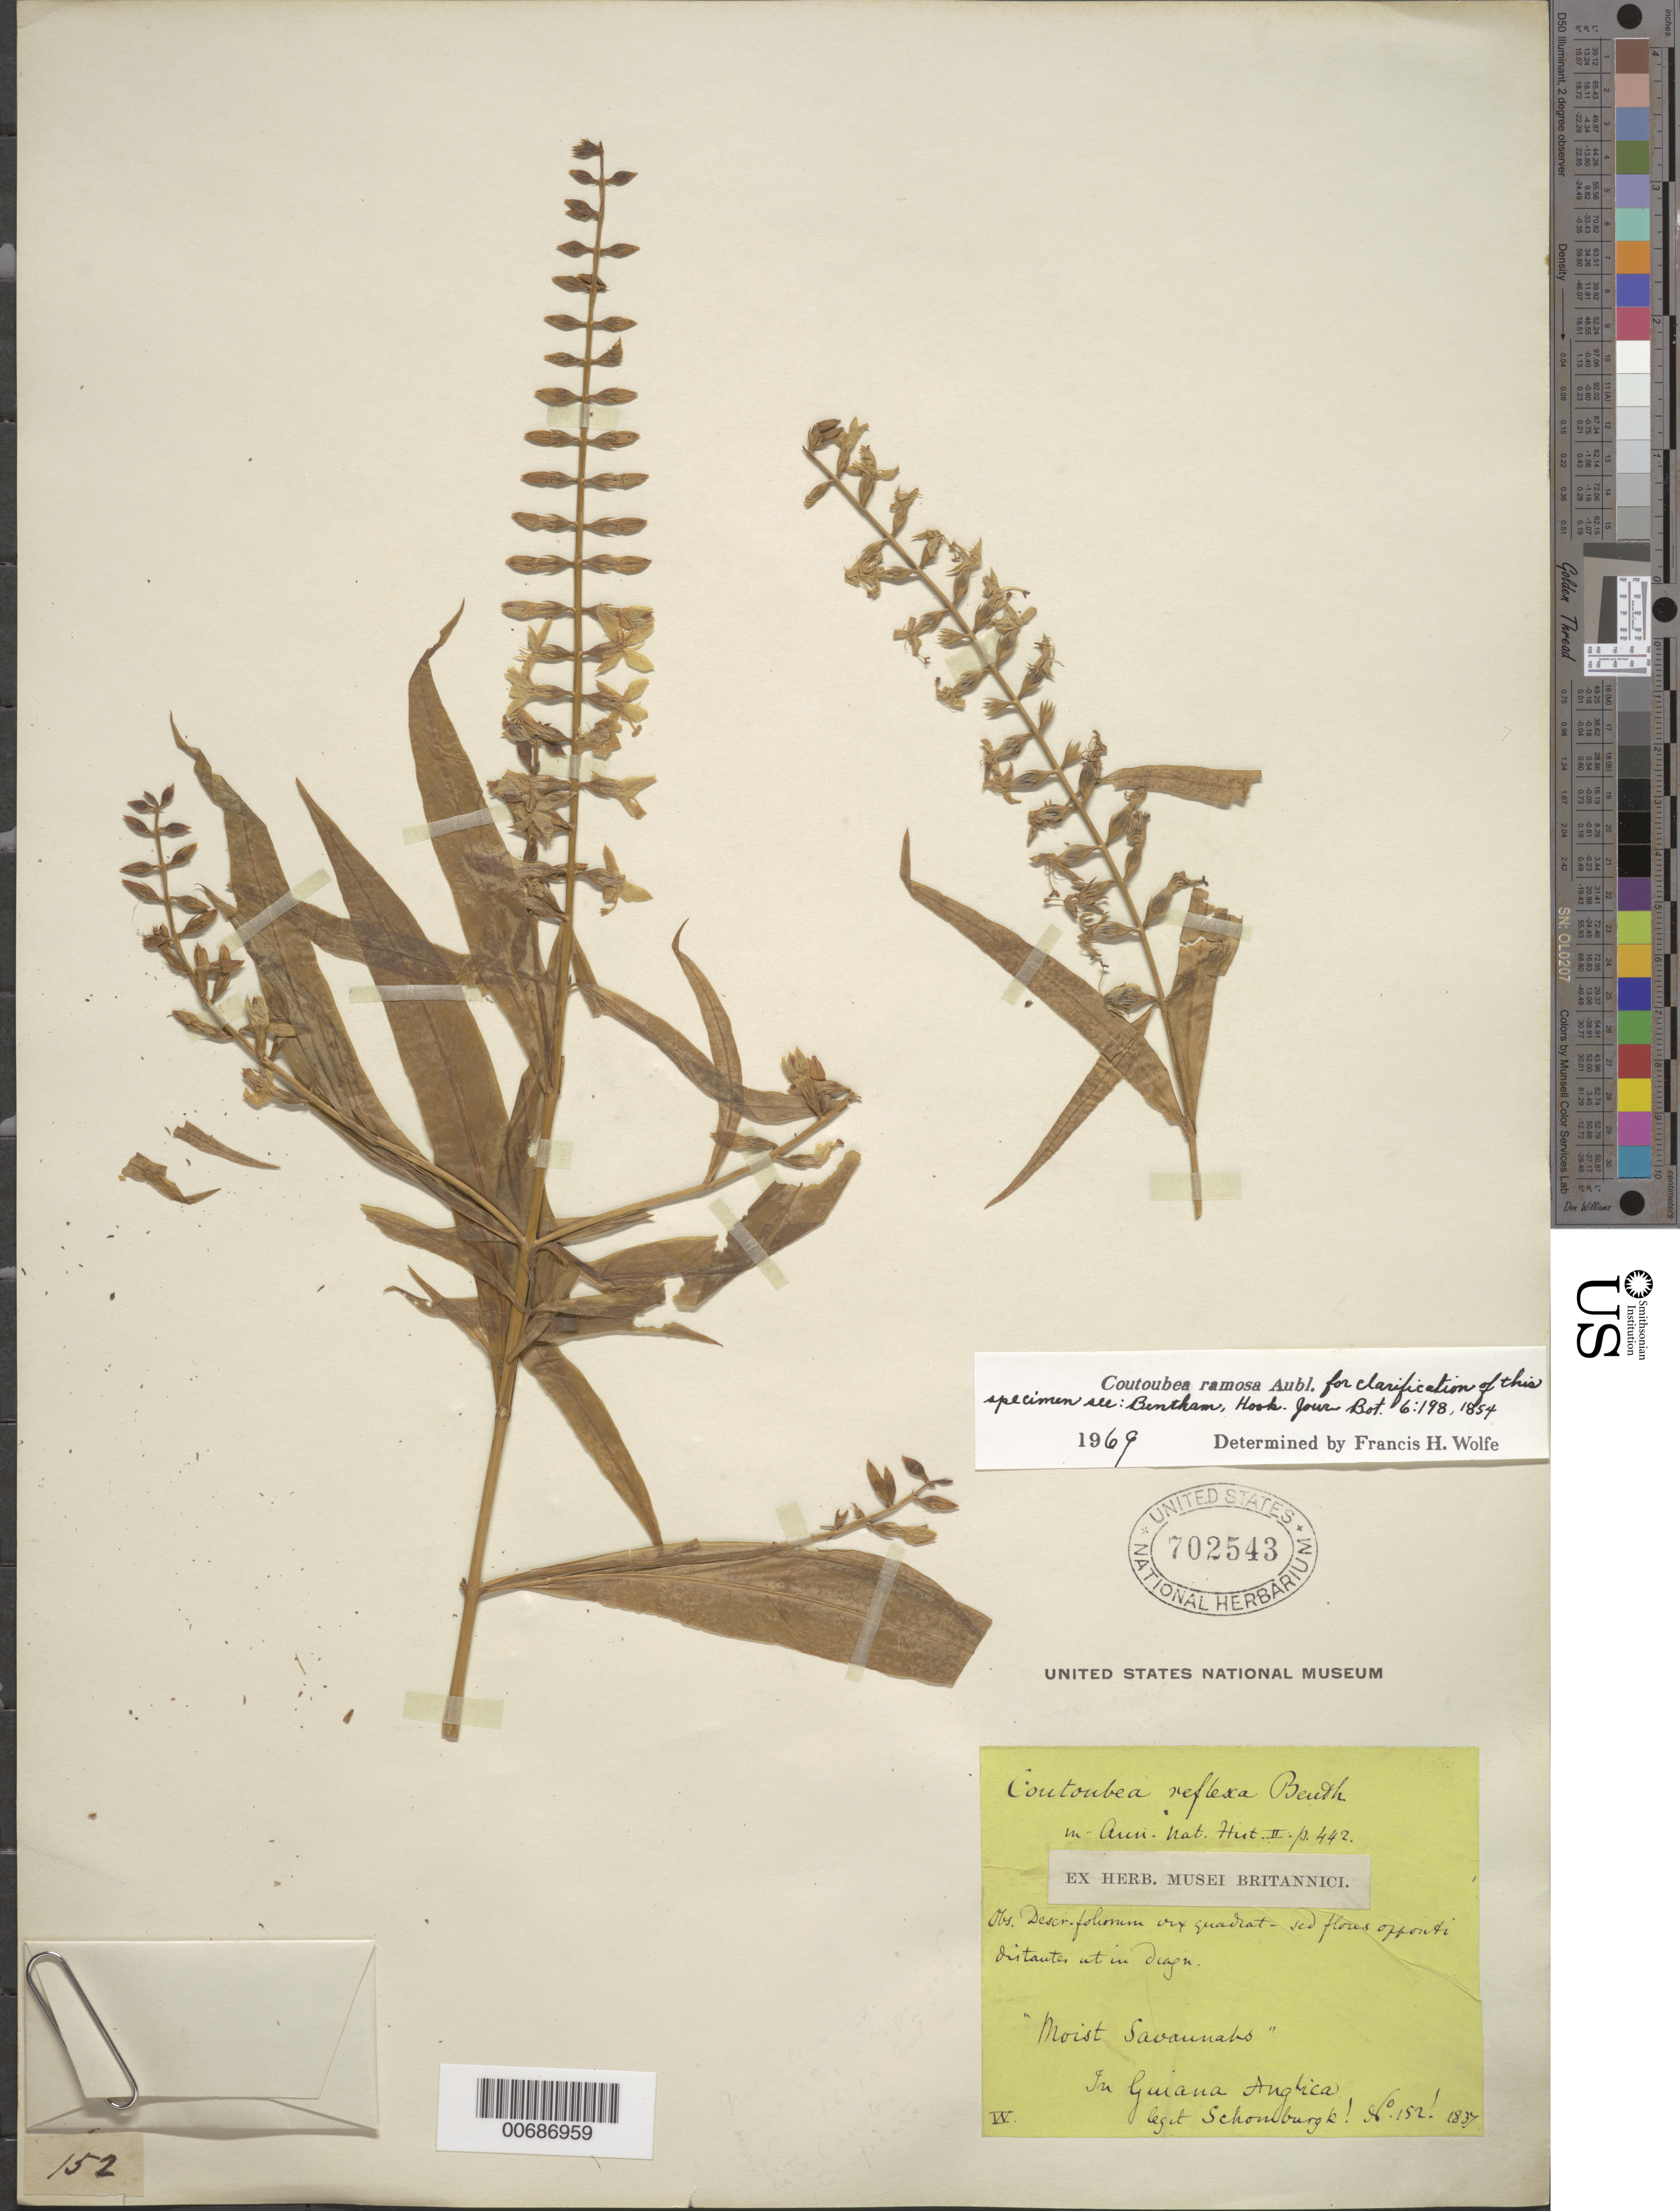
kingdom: Plantae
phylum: Tracheophyta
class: Magnoliopsida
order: Gentianales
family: Gentianaceae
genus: Coutoubea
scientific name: Coutoubea ramosa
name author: Aubl.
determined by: Wolfe, F. H.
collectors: R. H. Schomburgk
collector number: I 152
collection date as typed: April 1837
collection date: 1837-04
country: Guyana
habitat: Moist savannas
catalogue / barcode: US 702543